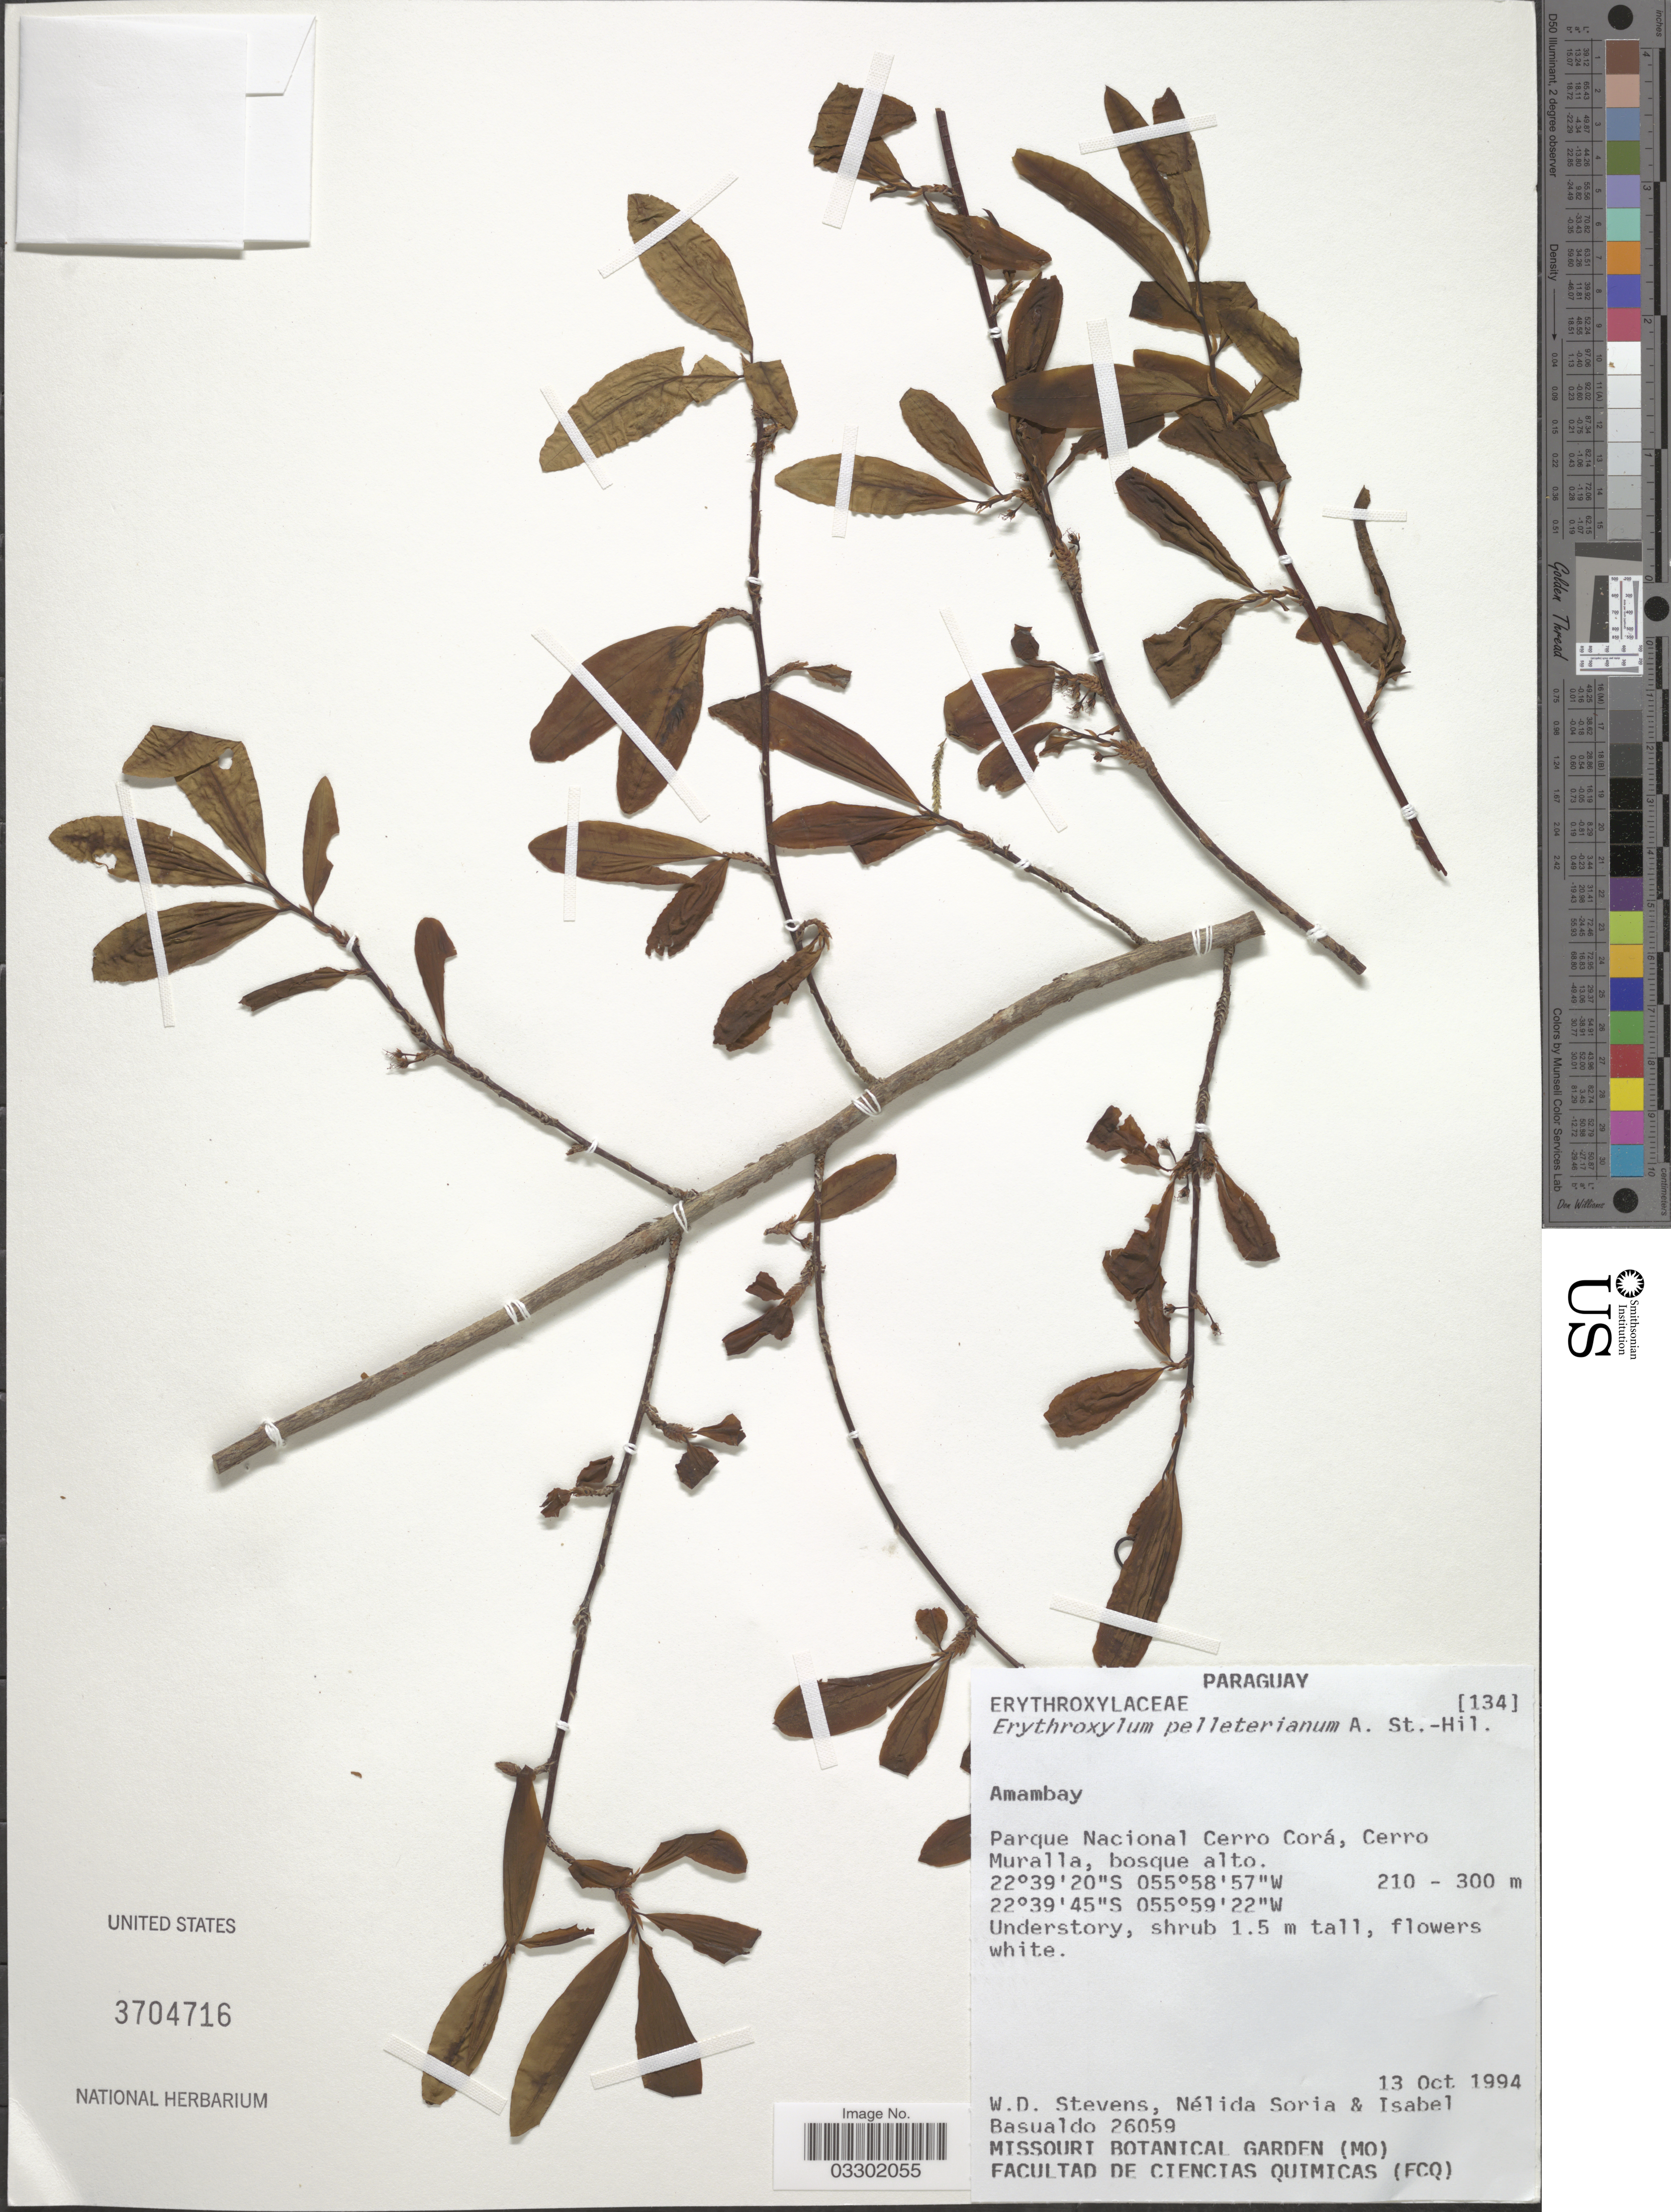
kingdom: Plantae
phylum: Tracheophyta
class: Magnoliopsida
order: Malpighiales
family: Erythroxylaceae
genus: Erythroxylum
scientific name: Erythroxylum pelleterianum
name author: A. St.-Hil.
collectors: W. D. Stevens, N. Soria & I. Basualdo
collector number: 26059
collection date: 1994-10-13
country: Paraguay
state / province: Amambay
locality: Parque Nacional Cerro Corá, Cerro Muralla.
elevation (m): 210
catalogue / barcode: US 3704716